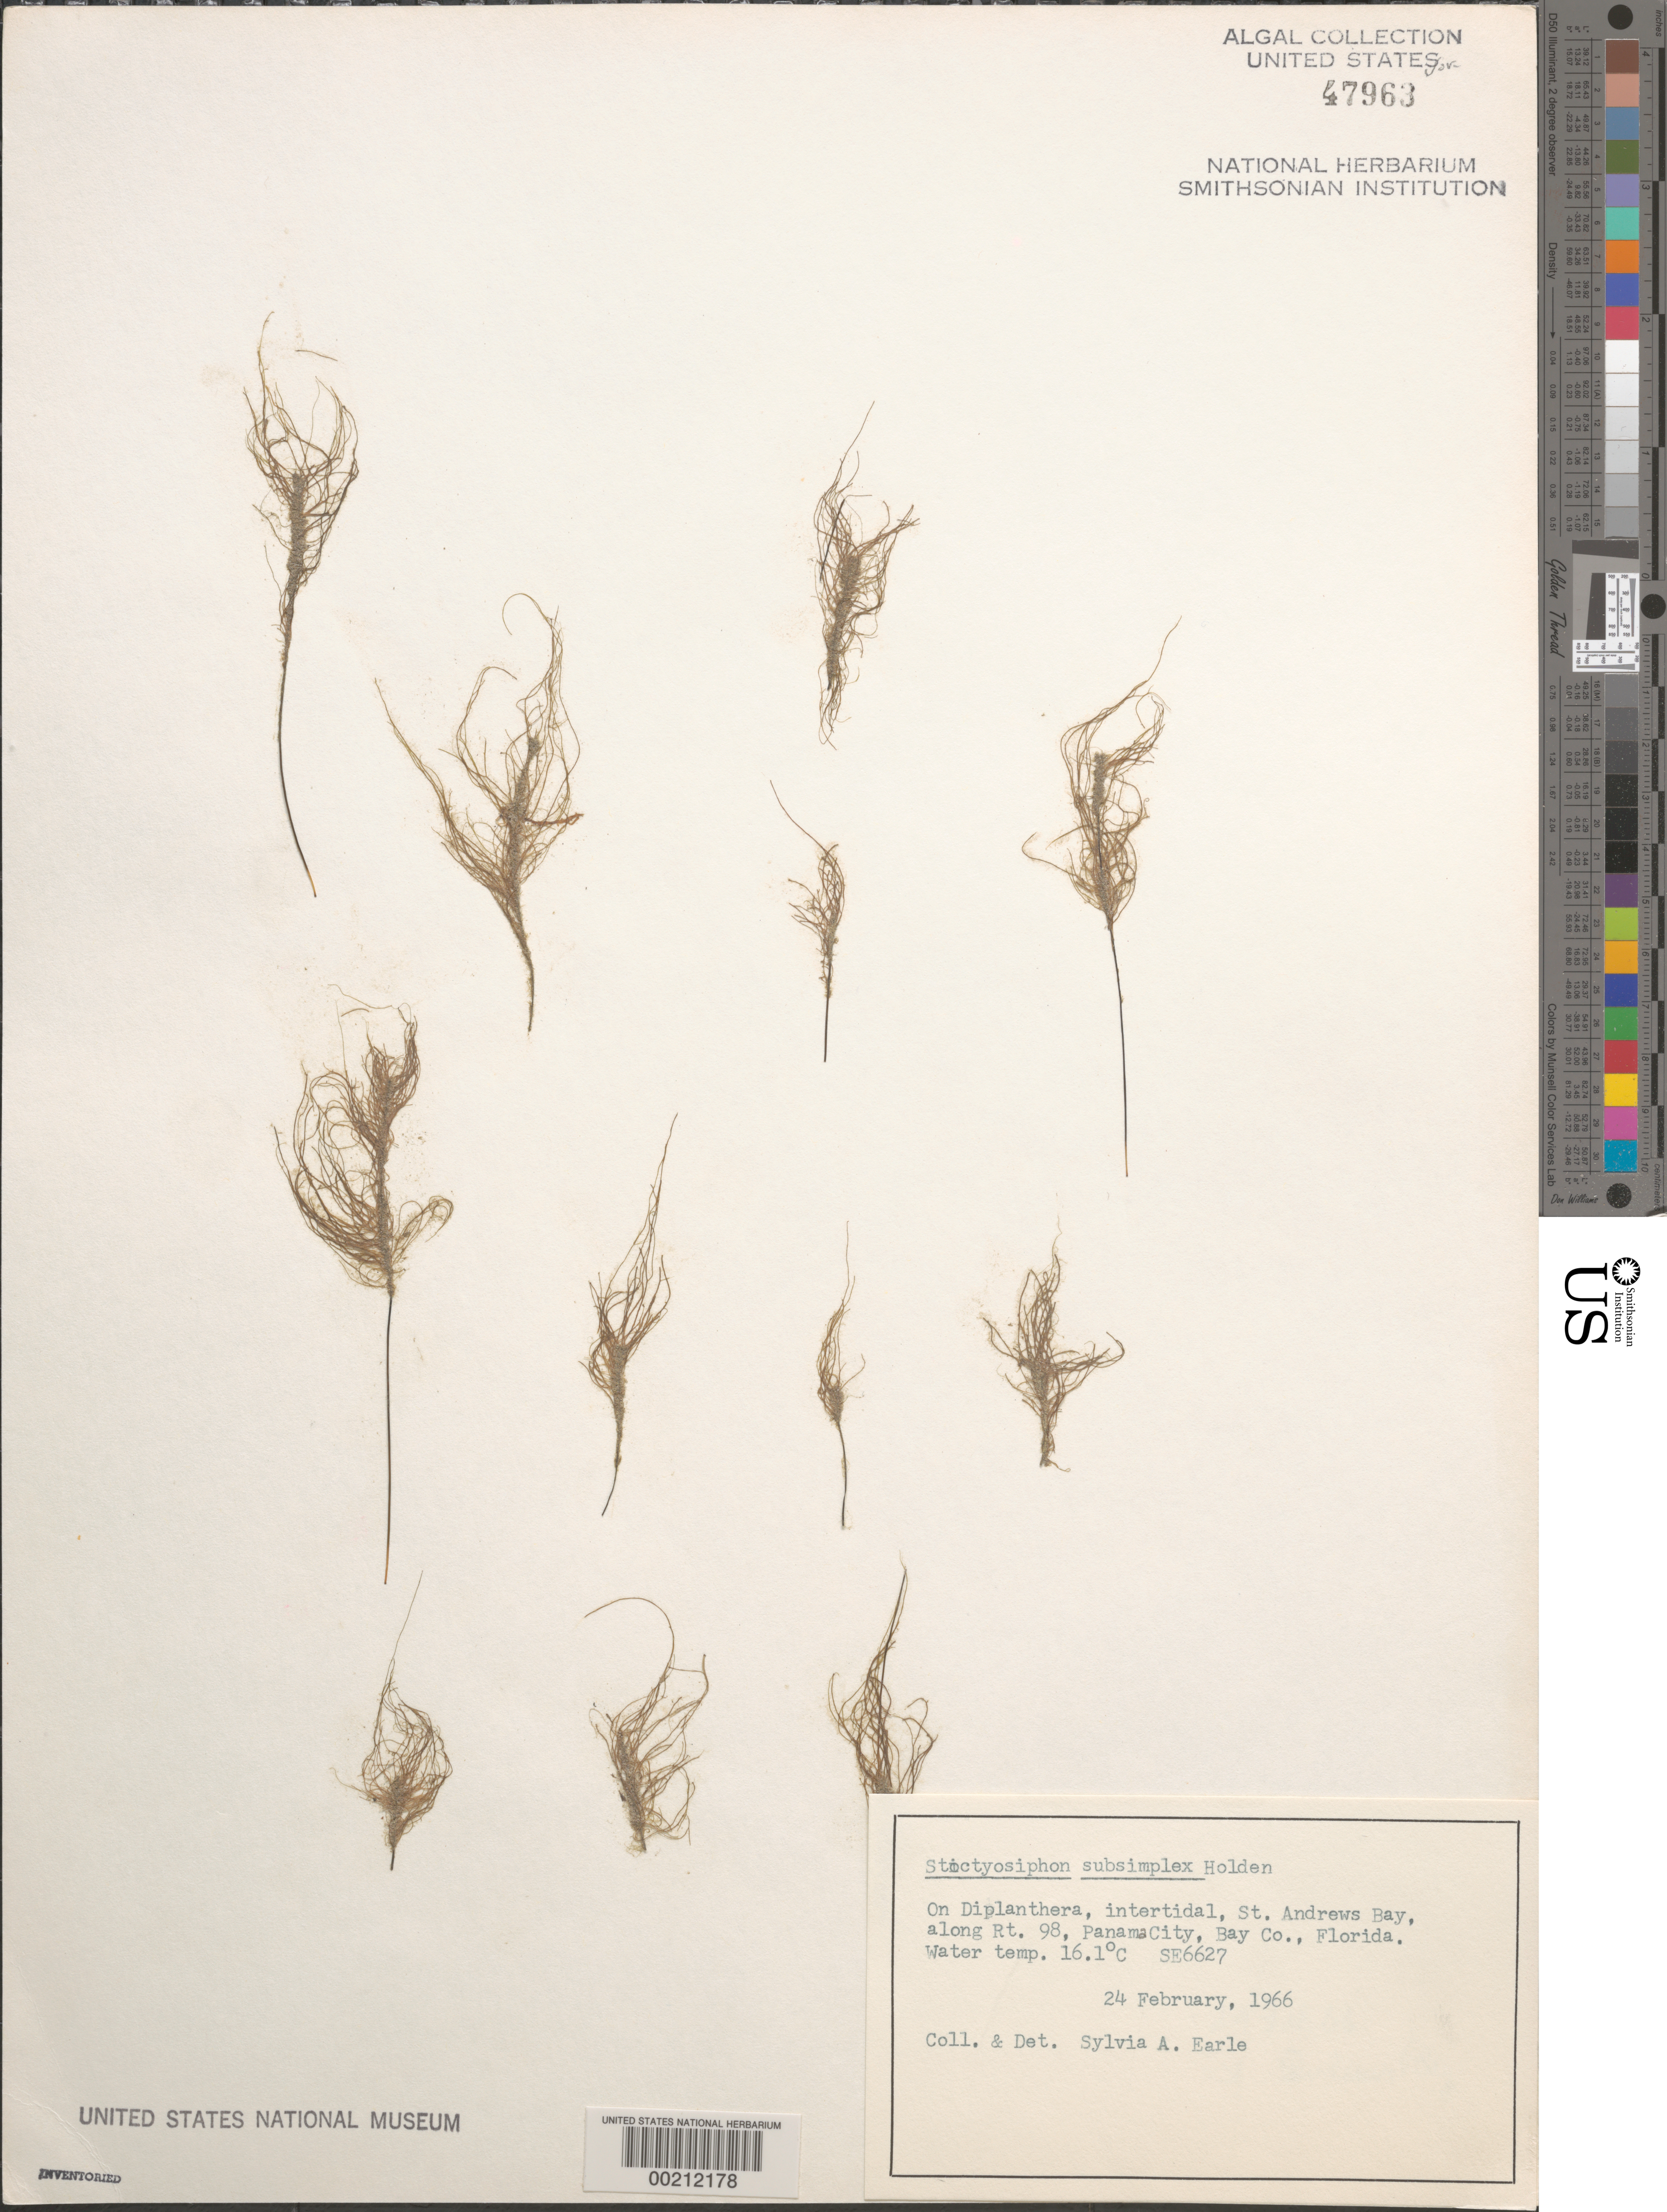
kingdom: Chromista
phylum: Ochrophyta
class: Phaeophyceae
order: Ectocarpales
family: Chordariaceae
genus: Stictyosiphon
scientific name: Stictyosiphon subsimplex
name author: I. Holden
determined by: Earle, S. A.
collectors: S. A. Earle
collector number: Se 6627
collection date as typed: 24 Feb 1966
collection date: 1966-02-24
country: United States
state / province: Florida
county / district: Bay County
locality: St. Andrews Bay, Panama City, US Route 98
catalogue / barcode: US 47963